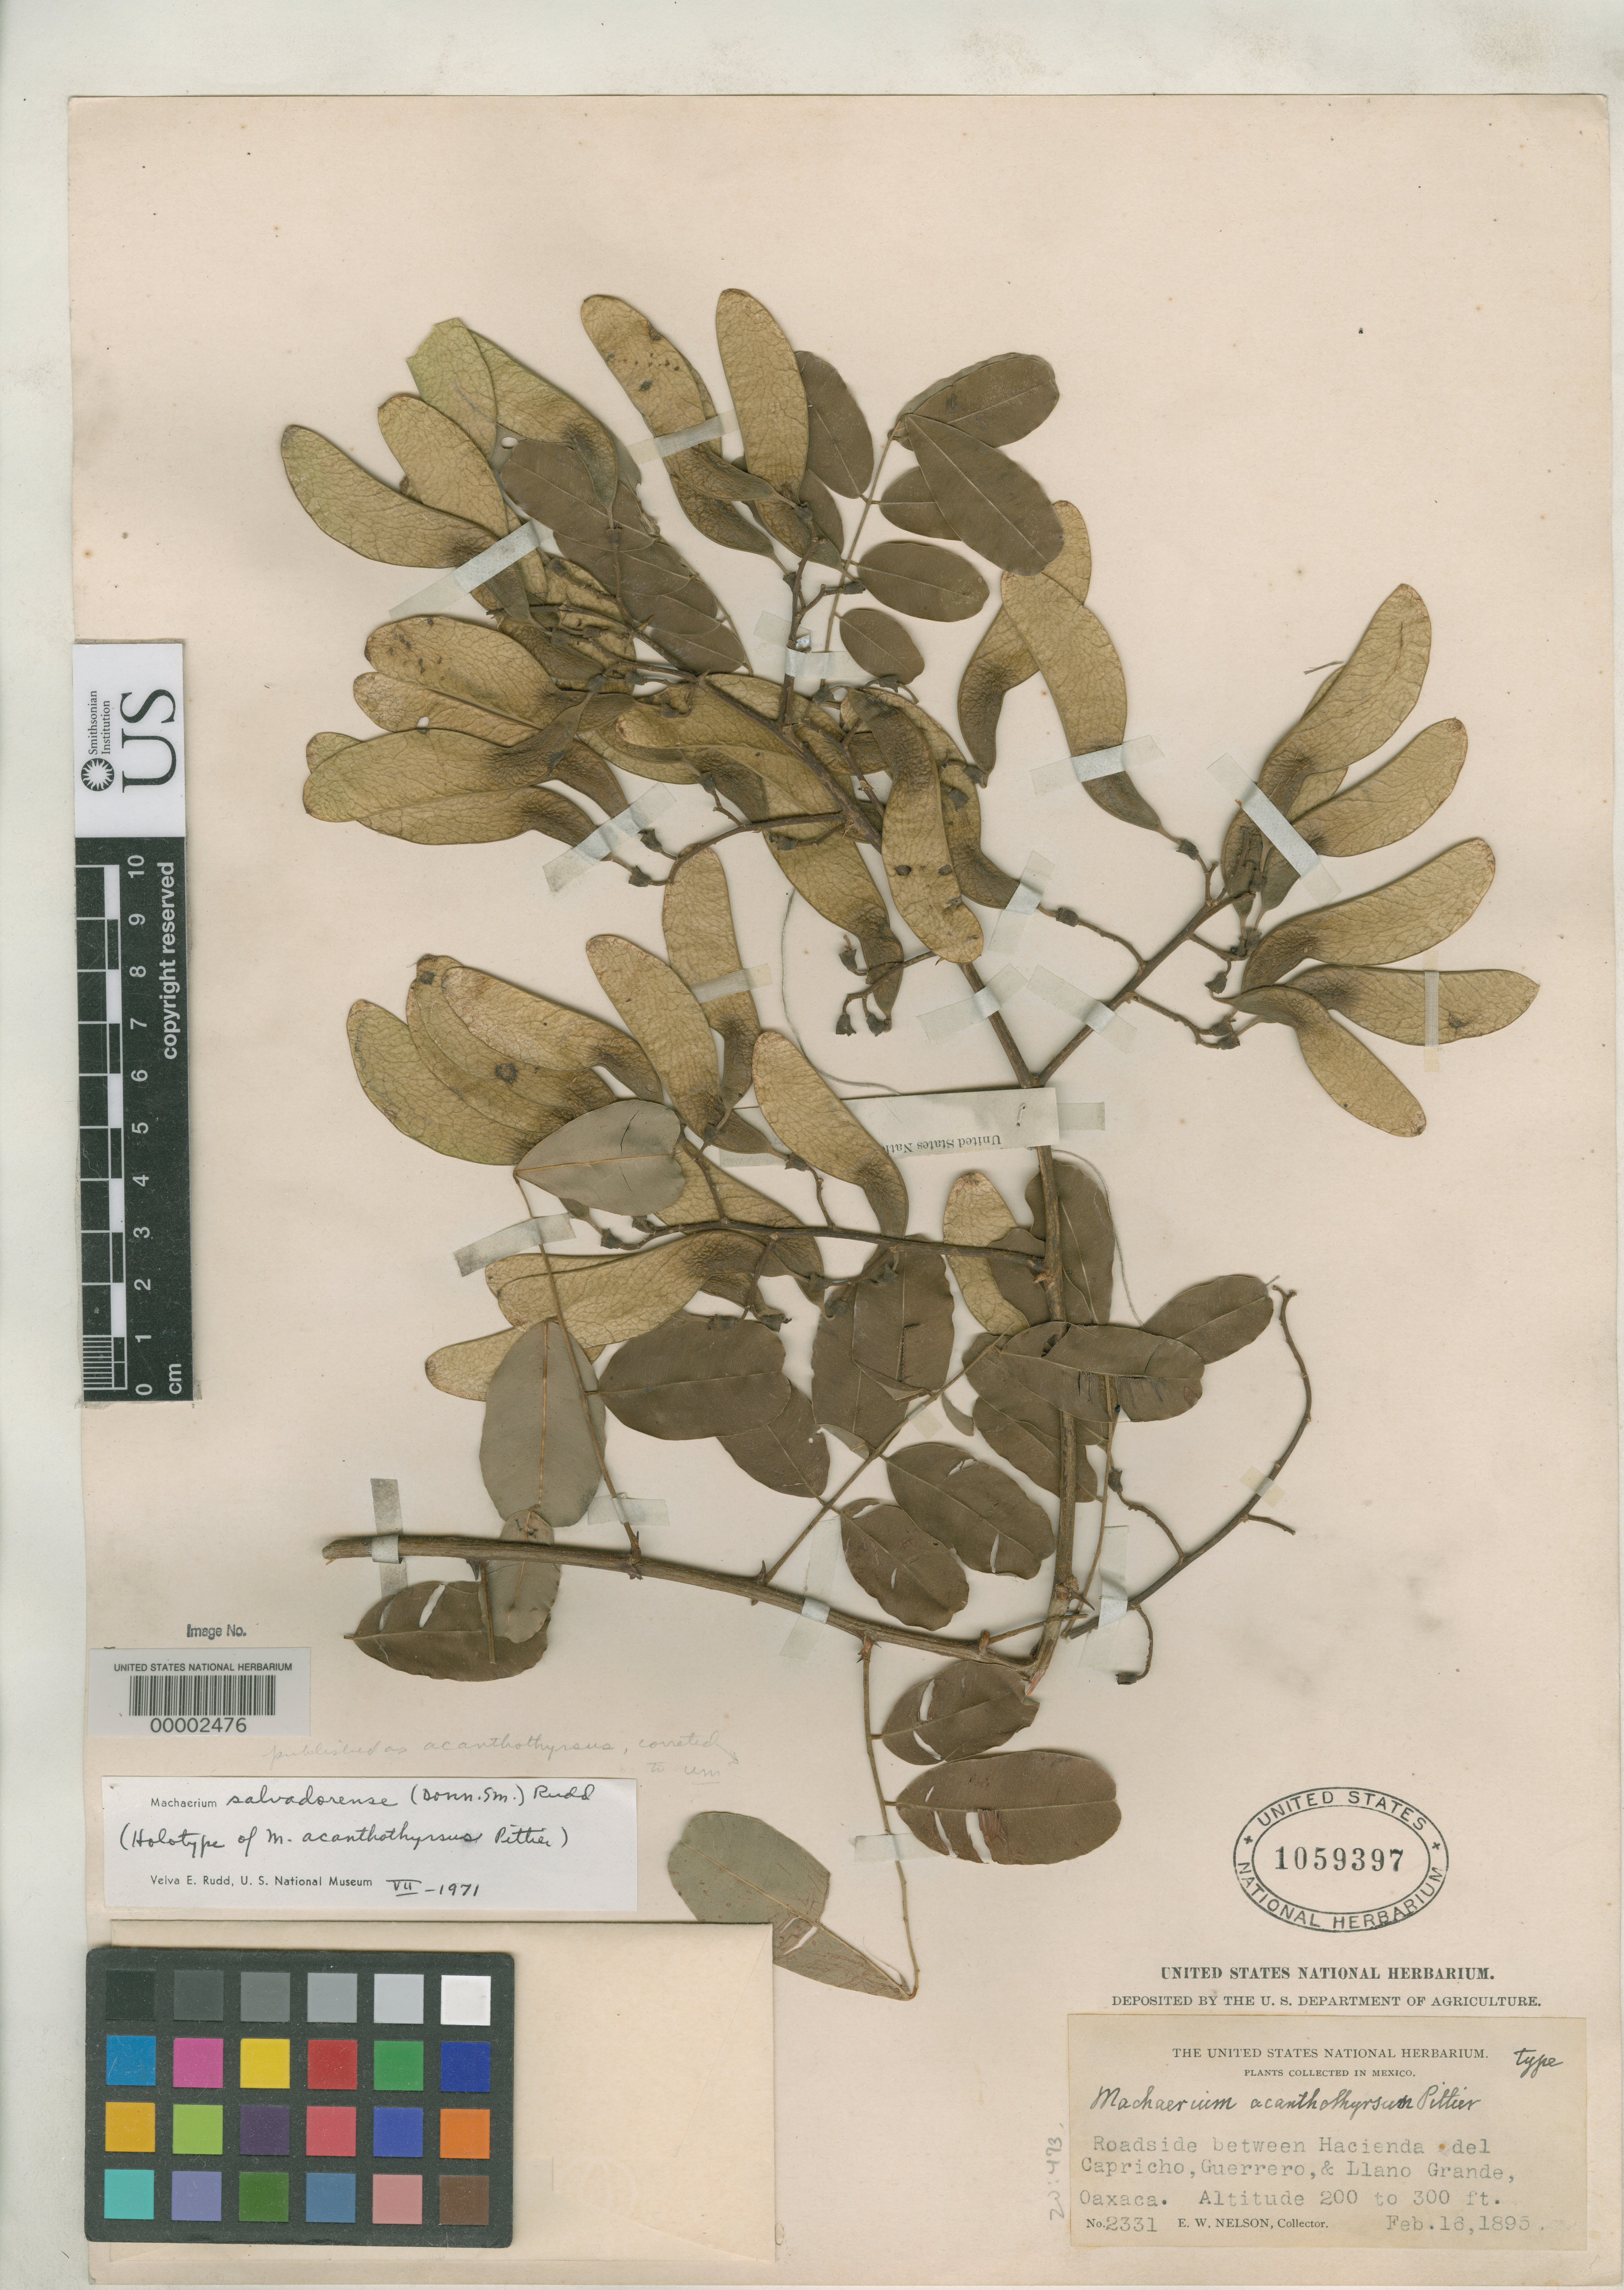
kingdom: Plantae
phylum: Tracheophyta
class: Magnoliopsida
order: Fabales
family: Fabaceae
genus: Machaerium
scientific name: Machaerium acanthothyrsus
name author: Pittier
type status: Holotype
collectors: E. W. Nelson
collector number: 2331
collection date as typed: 16 Feb 1895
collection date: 1895-02-16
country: Mexico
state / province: Guerrero / Oaxaca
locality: Between Hacienda del Caprichogu & Llano Grande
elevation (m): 65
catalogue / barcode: US 1059397